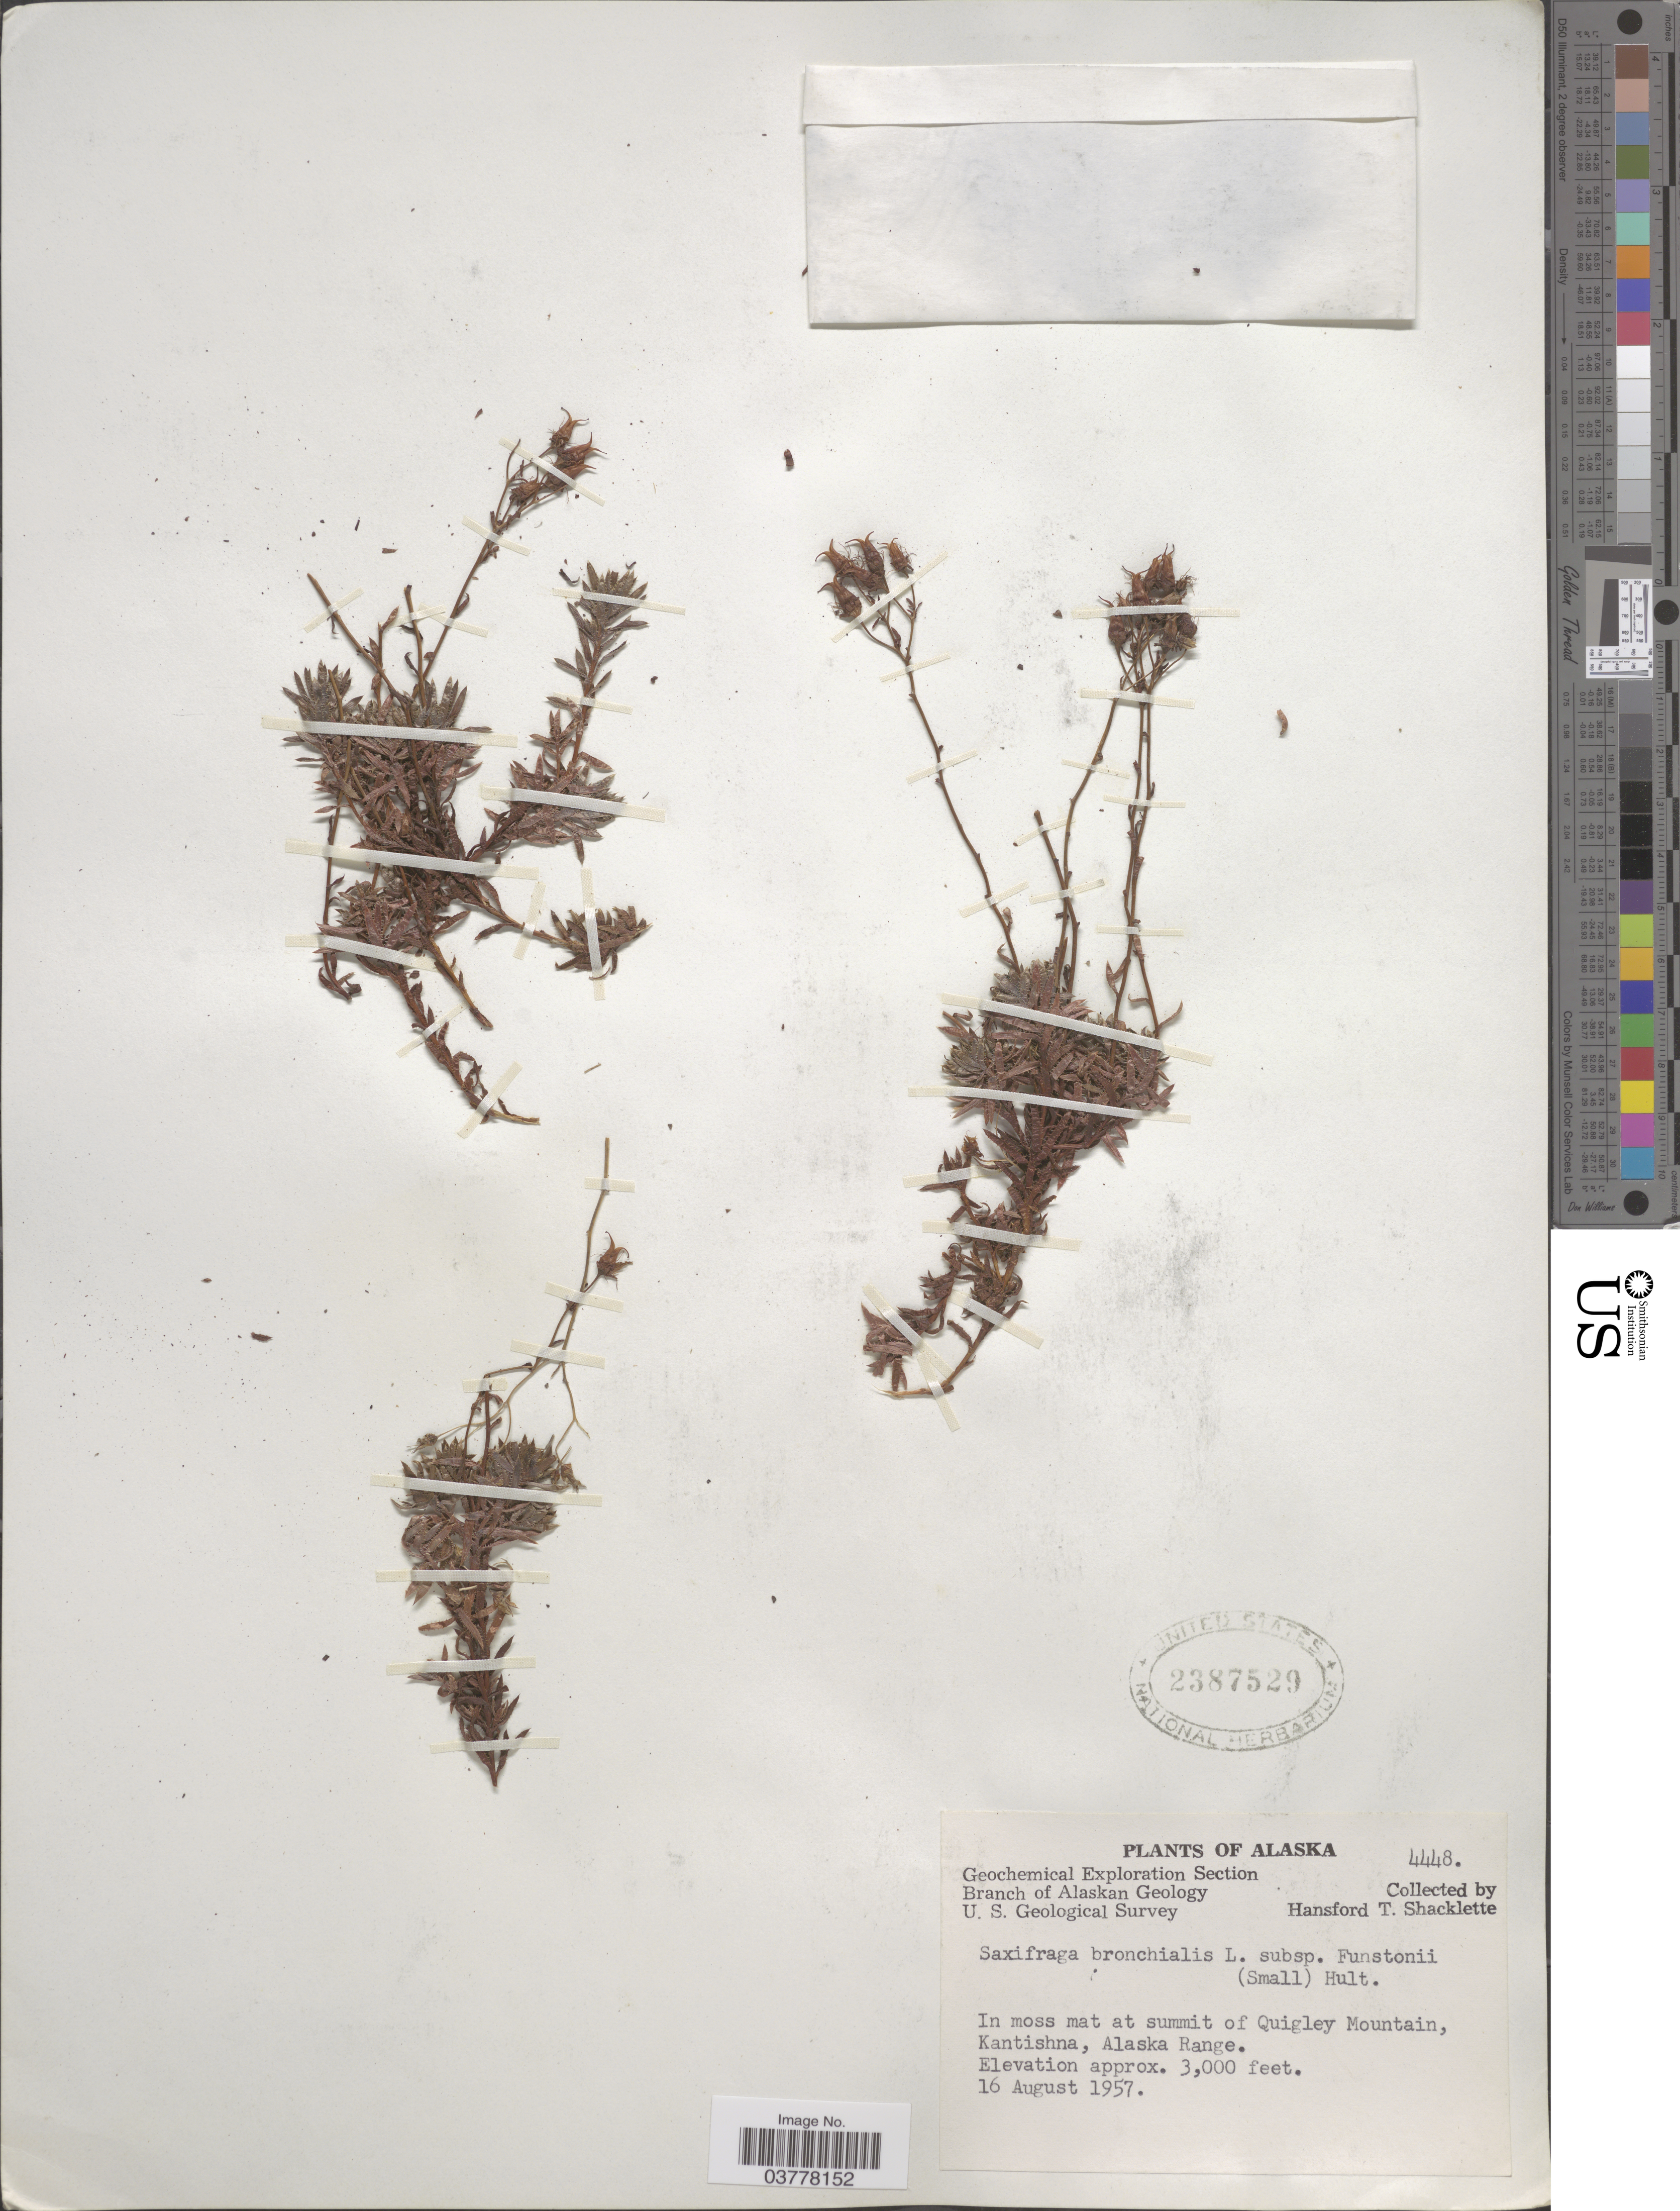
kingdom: Plantae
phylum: Tracheophyta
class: Magnoliopsida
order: Saxifragales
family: Saxifragaceae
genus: Saxifraga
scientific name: Saxifraga bronchialis subsp. funstonii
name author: (Small) Hultén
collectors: H. Shacklette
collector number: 4448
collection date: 1957-08-16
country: United States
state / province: Alaska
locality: In moss mat at summit of Quigley Mountain, Kantishna, Alaska Range.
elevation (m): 914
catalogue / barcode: US 2387529